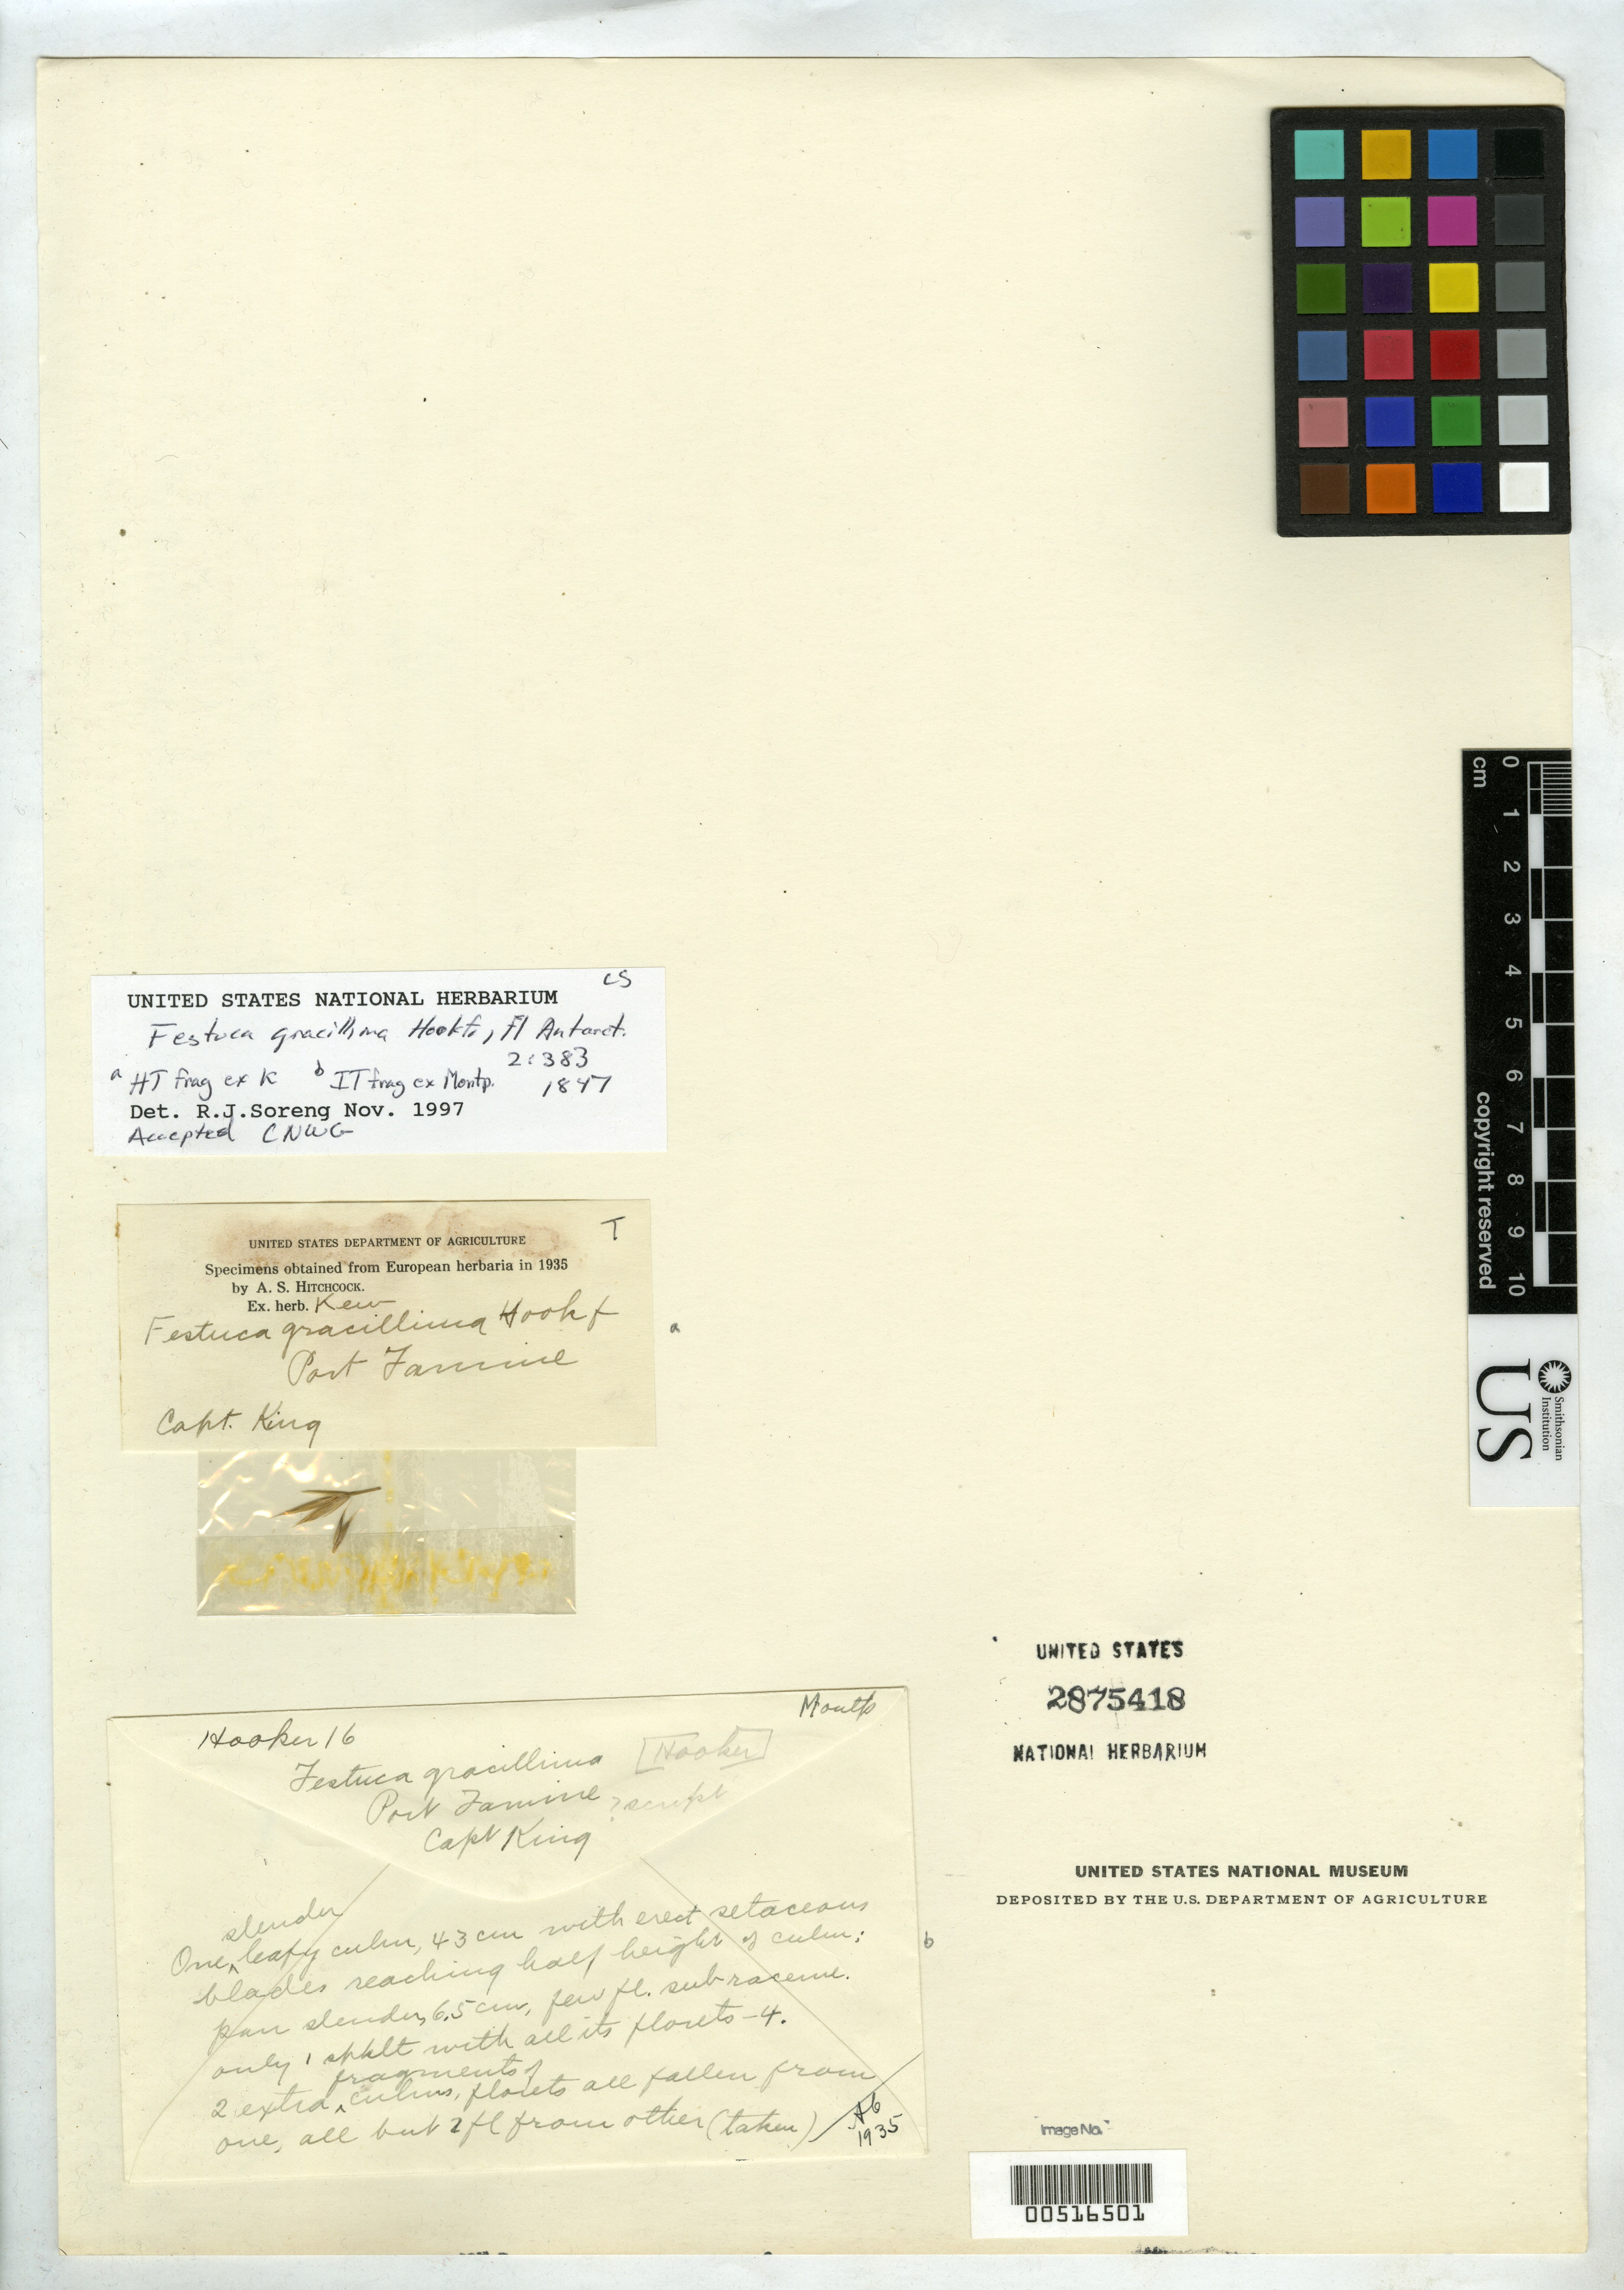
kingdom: Plantae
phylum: Tracheophyta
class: Liliopsida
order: Poales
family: Poaceae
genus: Festuca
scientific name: Festuca gracillima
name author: Hook. f.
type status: Type Fragment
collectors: Capt. King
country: Chile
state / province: Magallanes y de la Antártica Chilena (XII)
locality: Port Famine [Straits of Magellan]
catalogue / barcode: US 2875418